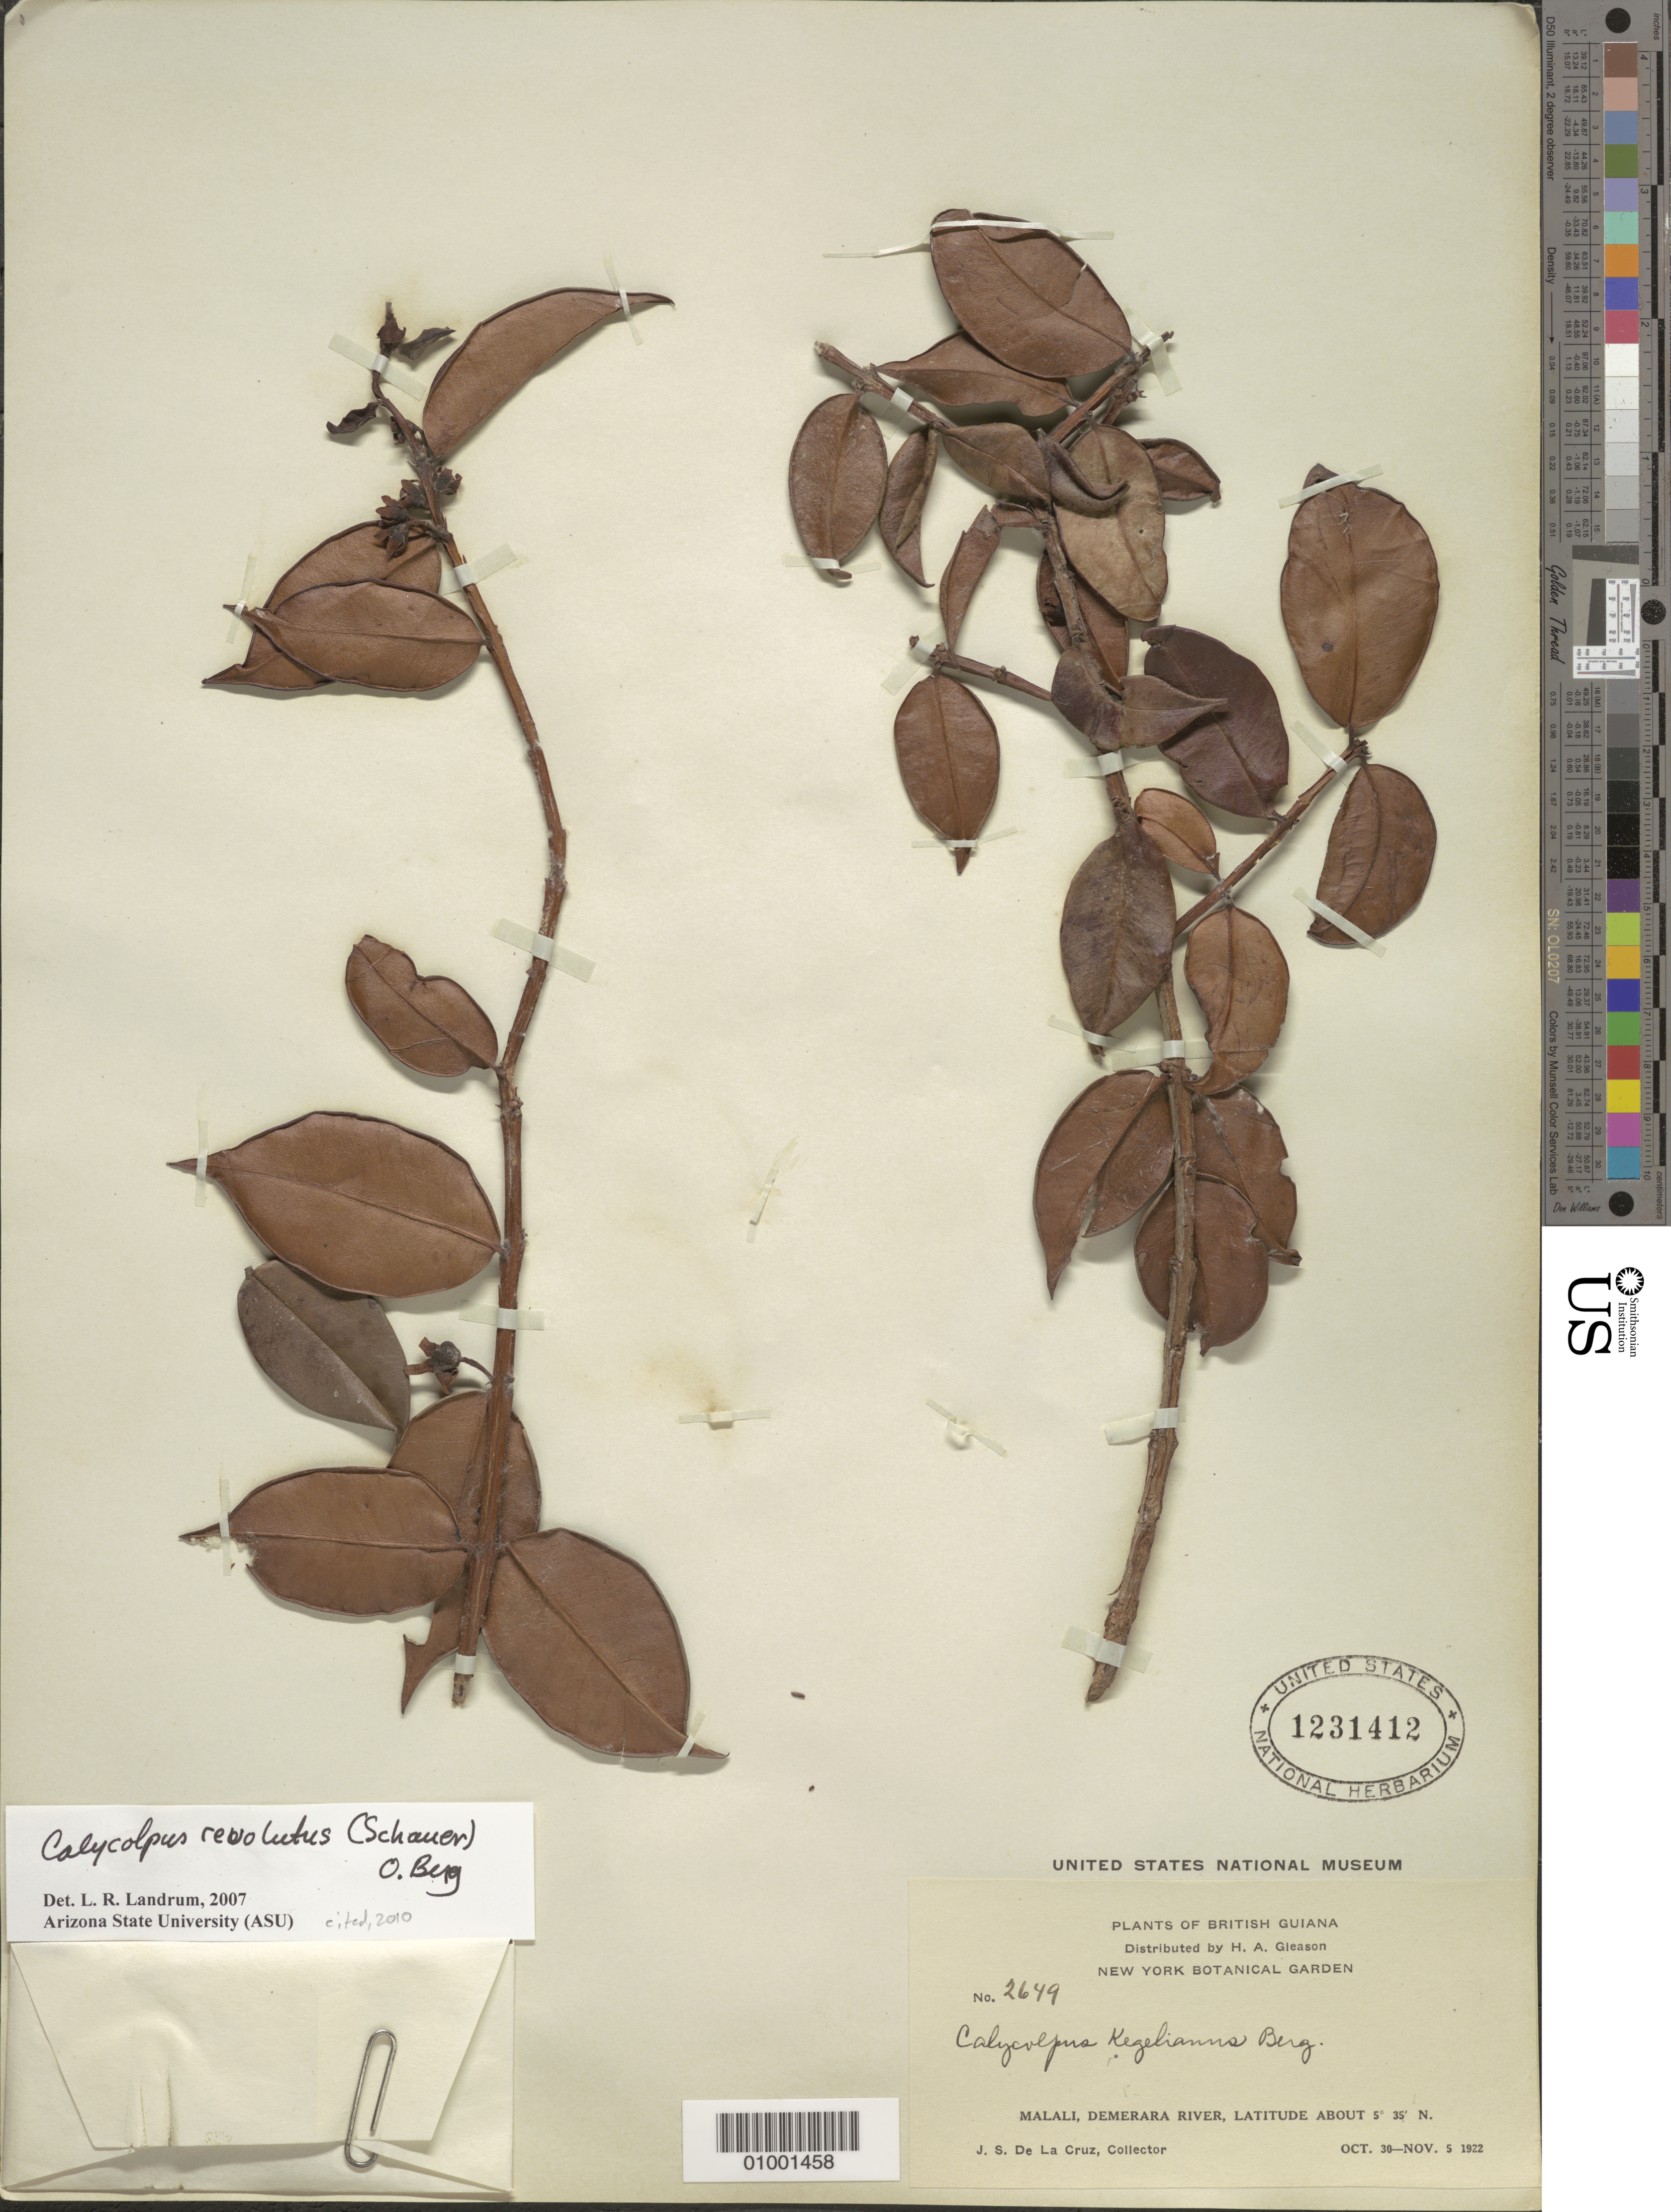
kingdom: Plantae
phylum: Tracheophyta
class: Magnoliopsida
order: Myrtales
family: Myrtaceae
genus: Calycolpus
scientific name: Calycolpus revolutus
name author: (Schauer) O. Berg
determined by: Landrum, L. R.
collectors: J. S. de la Cruz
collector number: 2649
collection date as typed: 30-Oct-22 to 5-Nov-22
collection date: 1922-10-30/1922-11-05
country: Guyana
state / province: U. Demerara-Berbice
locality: Malali, Demerara R.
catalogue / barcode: US 1231412